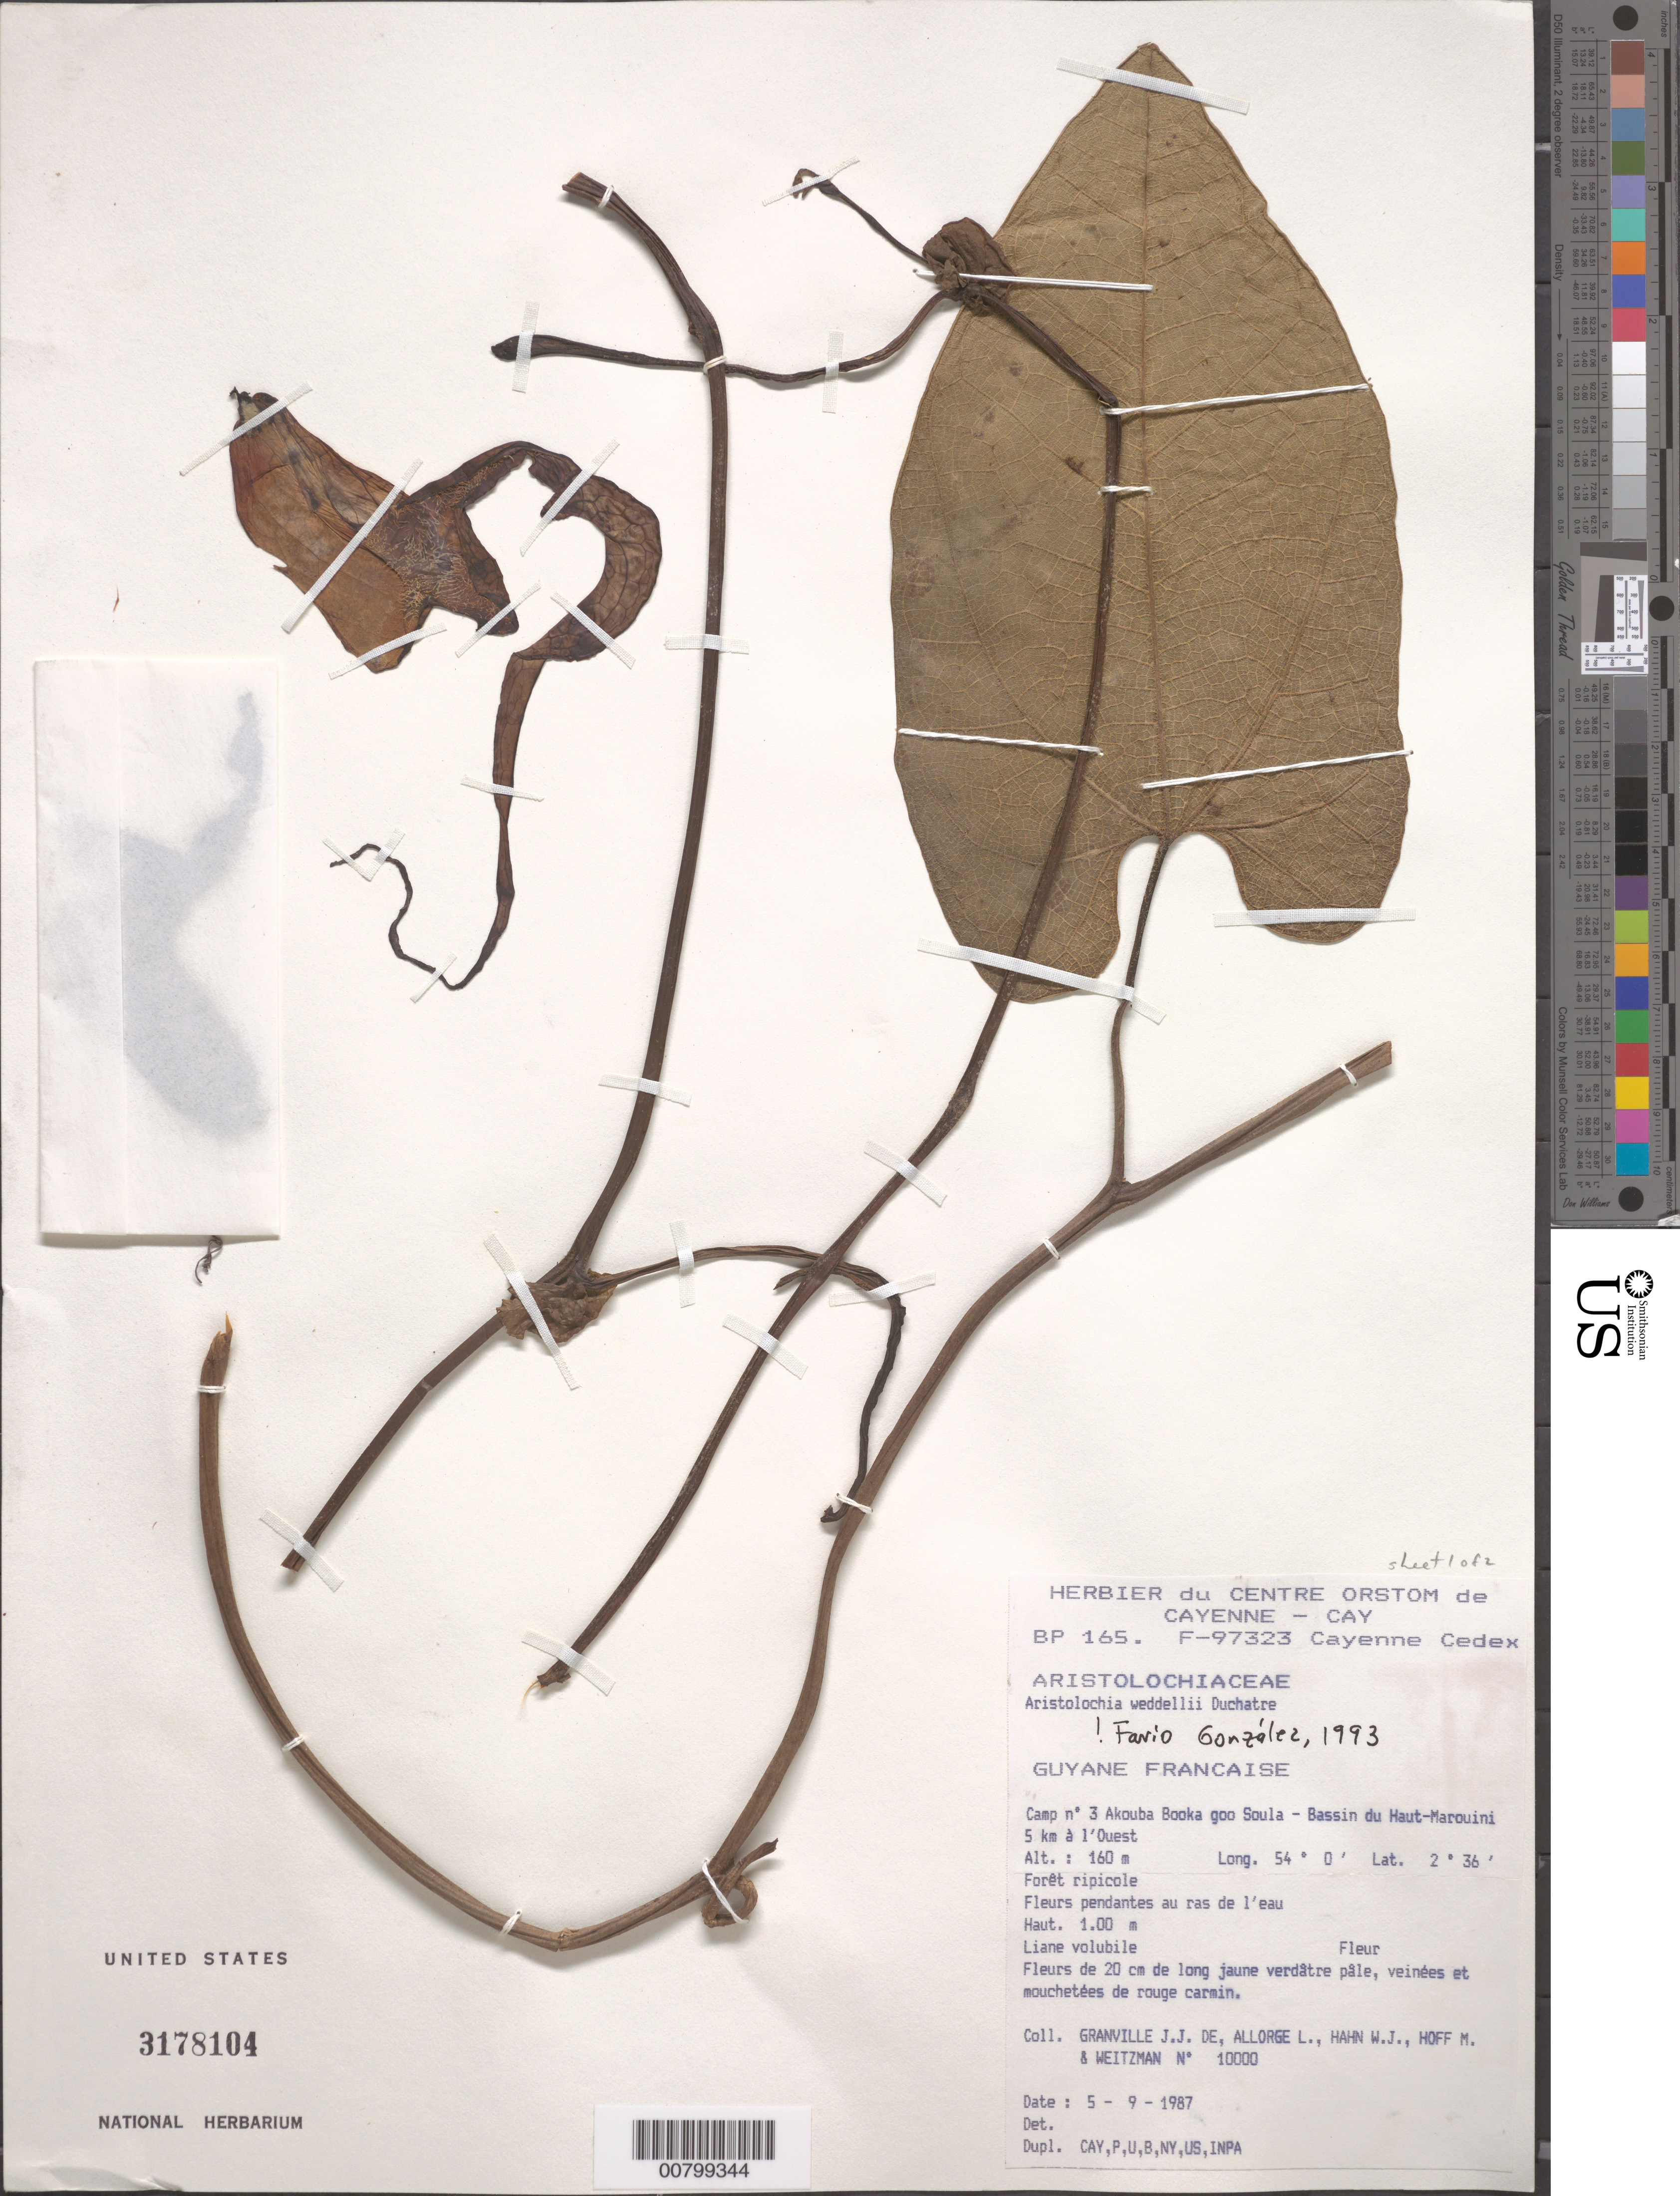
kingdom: Plantae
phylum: Tracheophyta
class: Magnoliopsida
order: Piperales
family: Aristolochiaceae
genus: Aristolochia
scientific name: Aristolochia weddellii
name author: Duch.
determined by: González, F.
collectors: J.-J. de Granville, L. Allorge, W. J. Hahn, M. Hoff & A. L. Weitzman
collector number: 10000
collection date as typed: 5-Sep-87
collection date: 1987-09-05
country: French Guiana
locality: Akouba Booka goo Soula, Camp #3, Bassin du Haut Marouini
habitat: Riparian forest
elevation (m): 160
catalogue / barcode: US 3178104